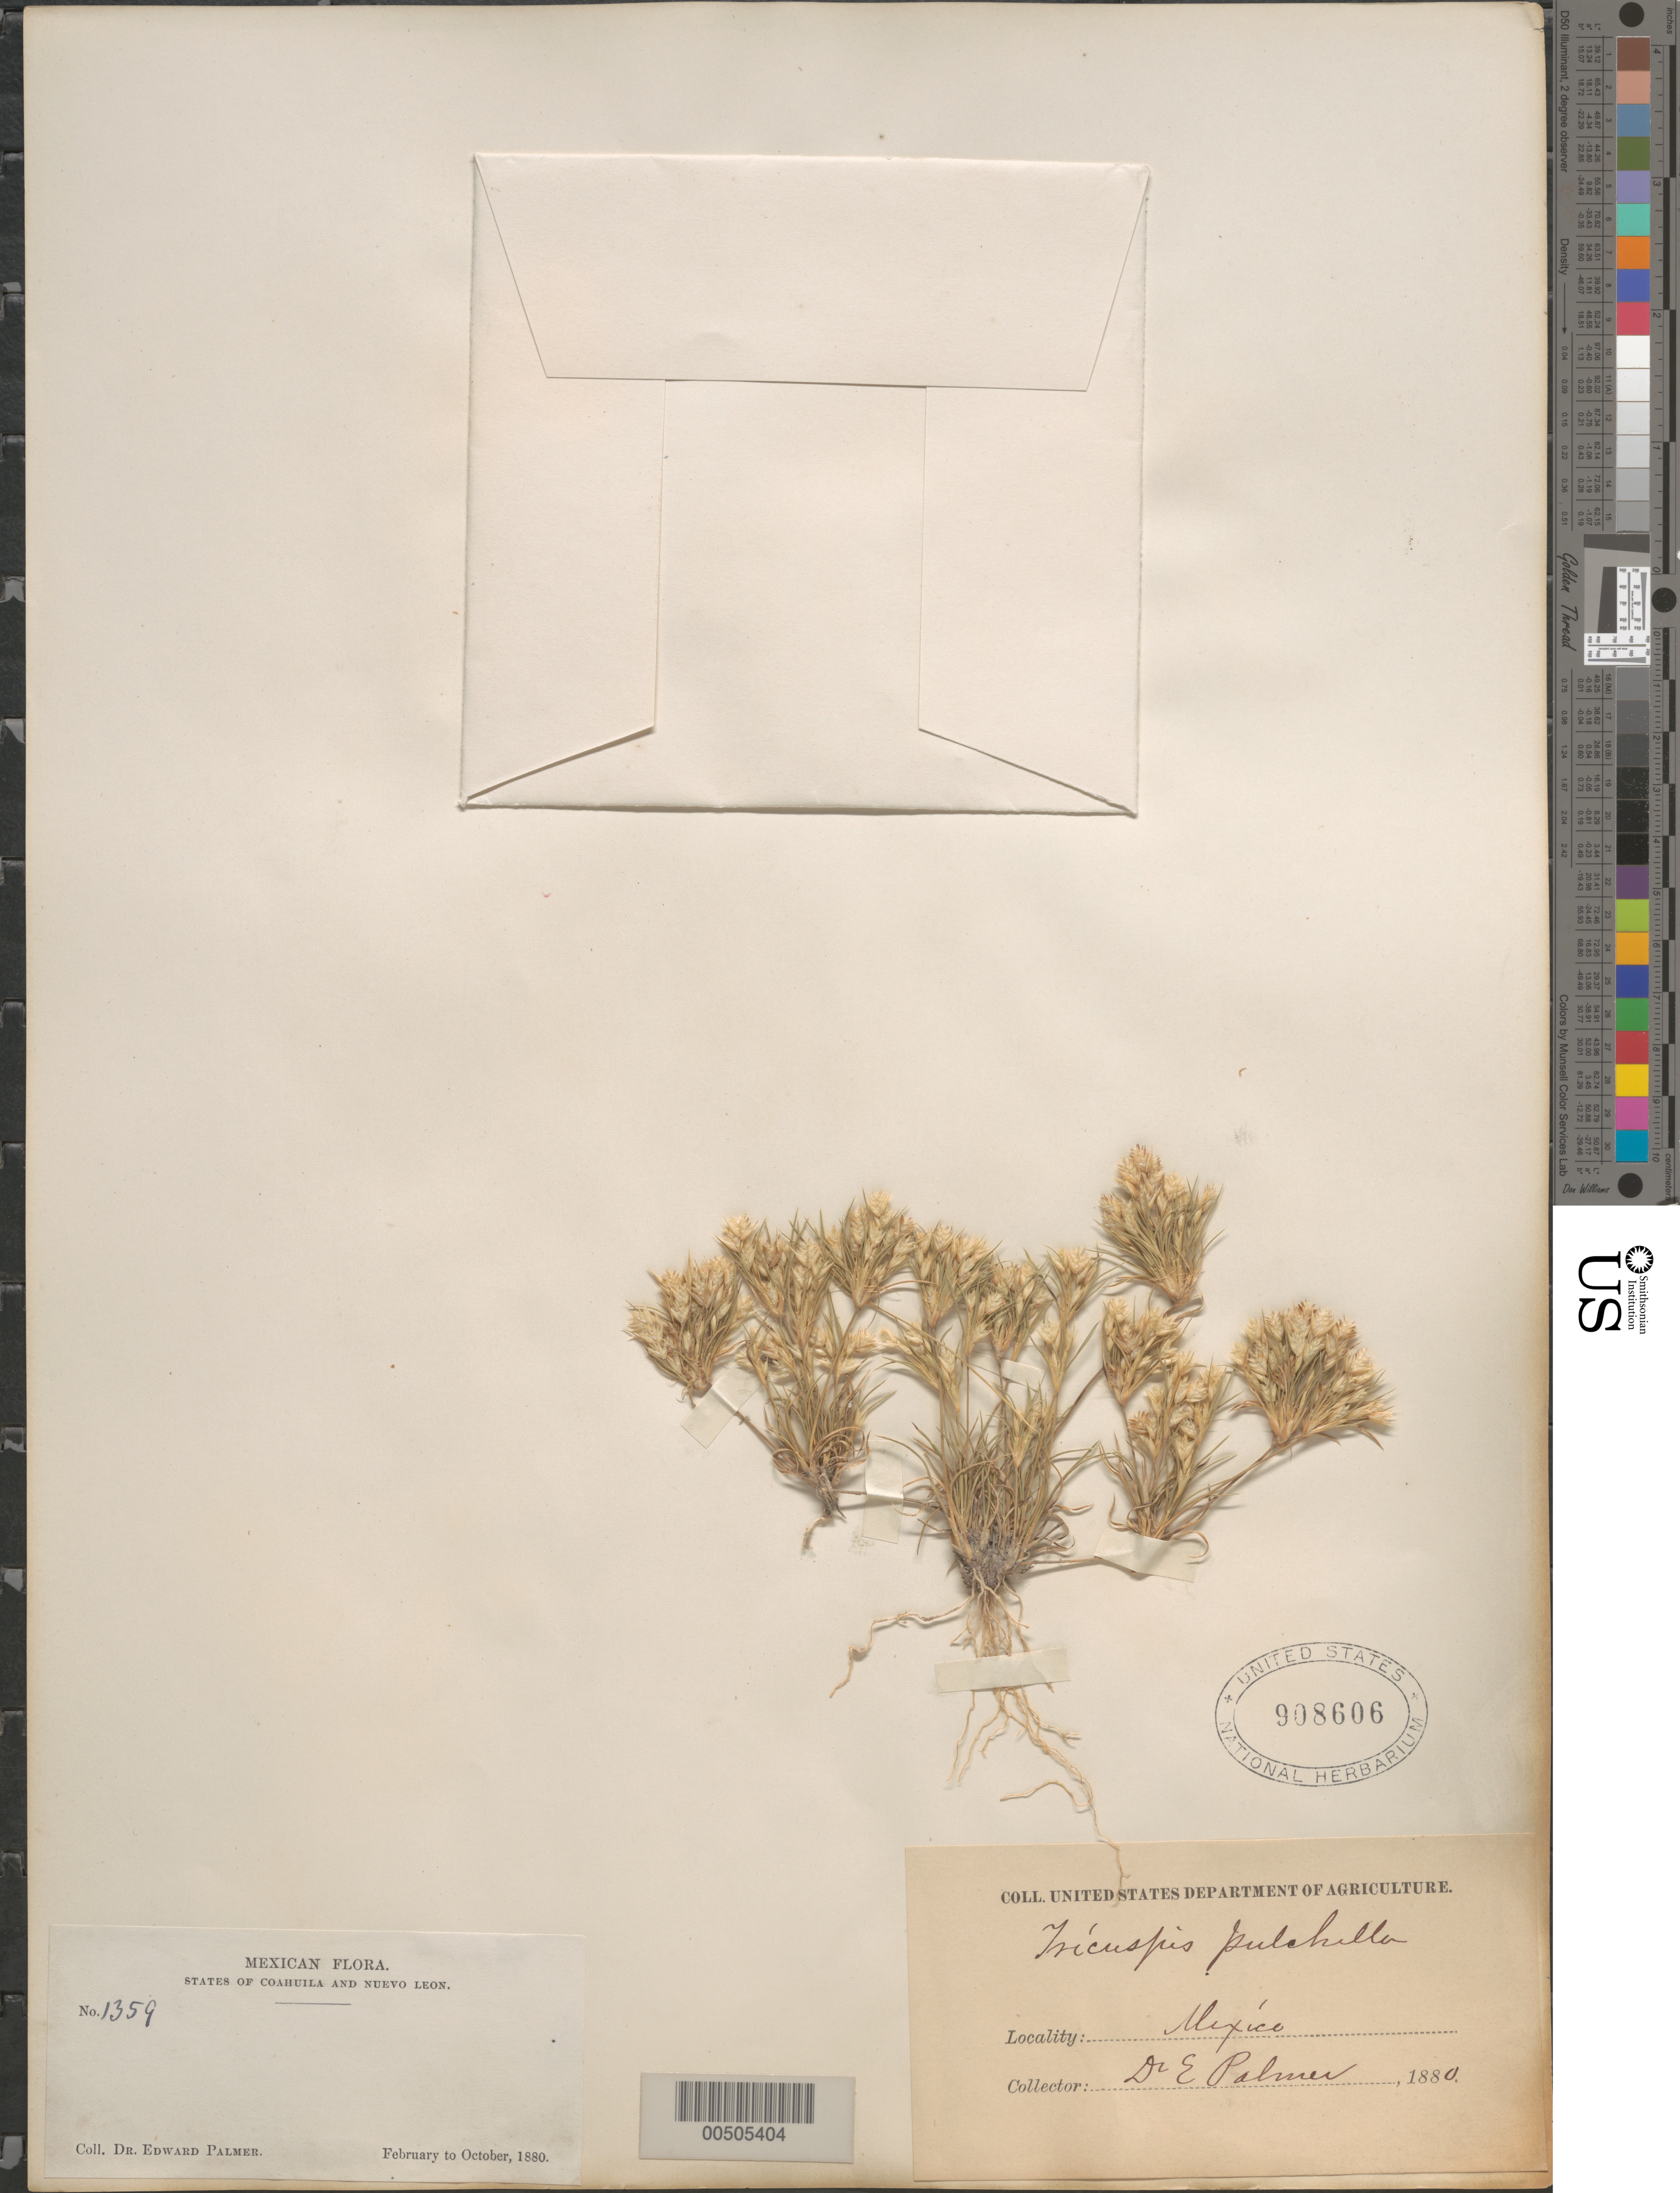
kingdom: Plantae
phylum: Tracheophyta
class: Liliopsida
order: Poales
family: Poaceae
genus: Erioneuron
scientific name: Erioneuron pulchellum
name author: (Kunth) Tateoka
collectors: E. Palmer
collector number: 1359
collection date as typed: Feb 1880 to Oct 1880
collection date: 1880-02/1880-10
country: Mexico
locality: States of Cohuila and Nuevo Leon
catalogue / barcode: US 908606